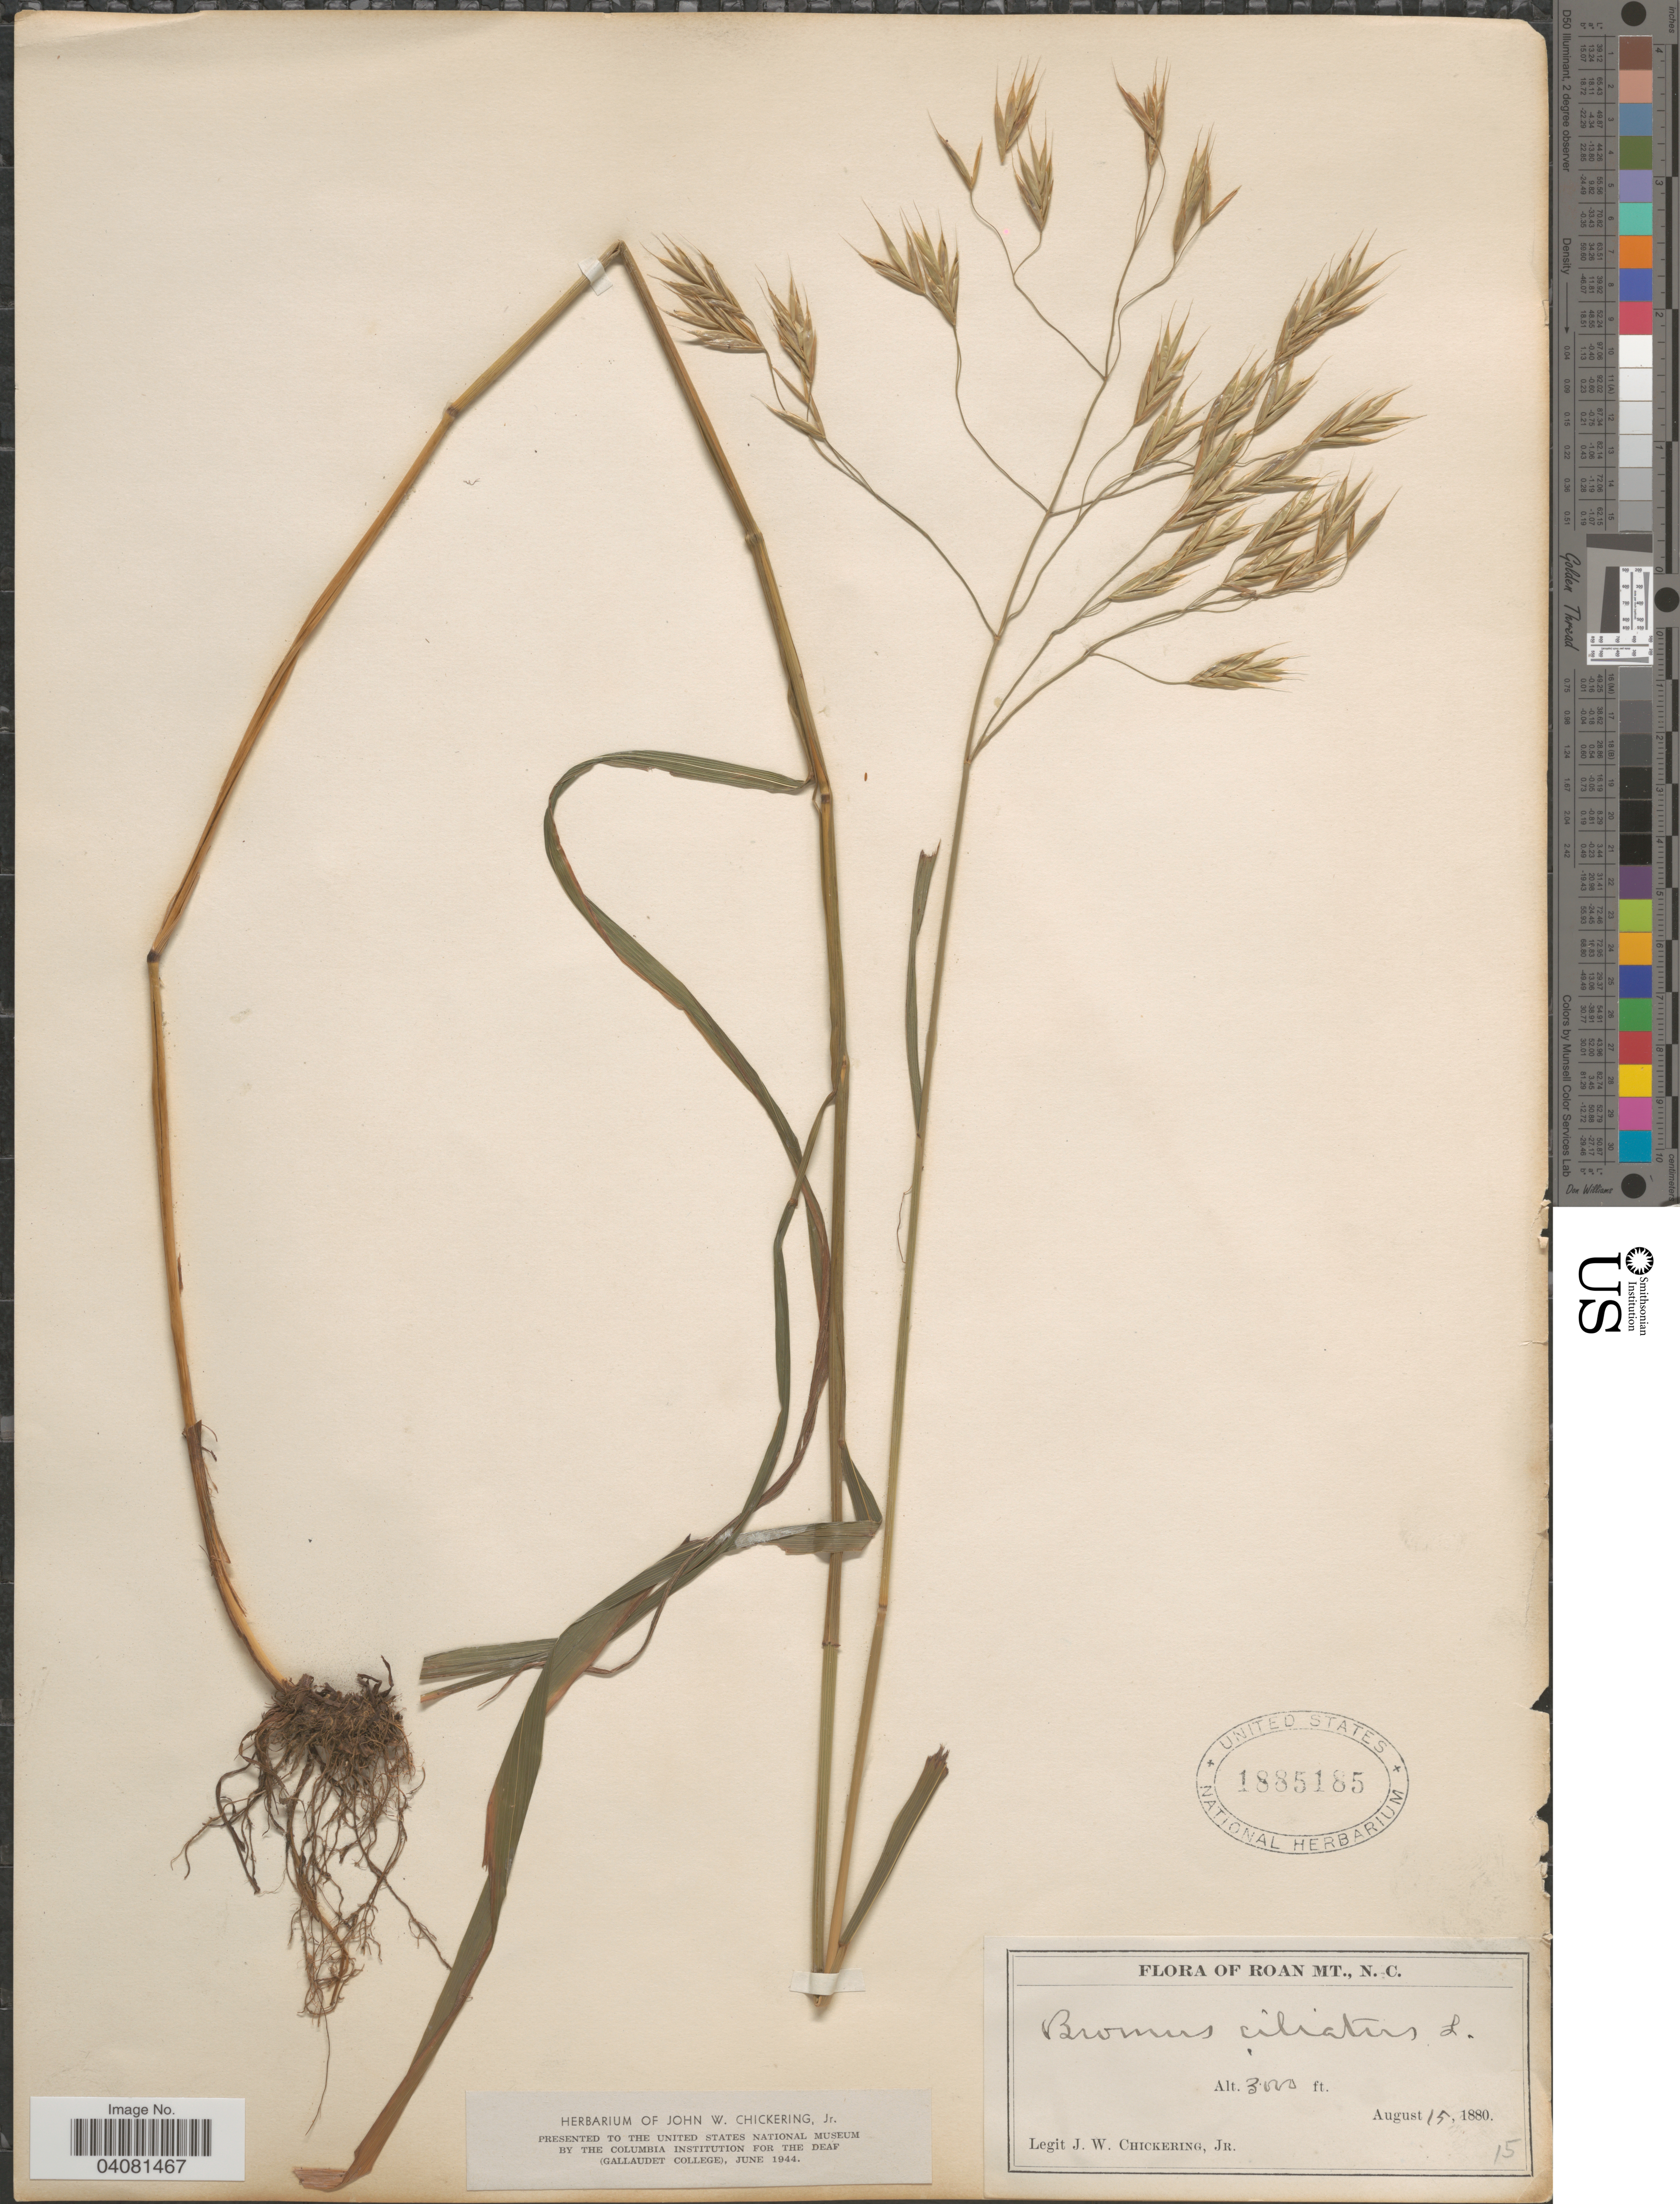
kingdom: Plantae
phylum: Tracheophyta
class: Liliopsida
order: Poales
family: Poaceae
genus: Bromus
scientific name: Bromus ciliatus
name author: L.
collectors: J. W. Chickering Jr.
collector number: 15?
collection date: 1880-08-15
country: United States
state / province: North Carolina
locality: Roan Mt.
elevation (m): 914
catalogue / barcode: US 1885185